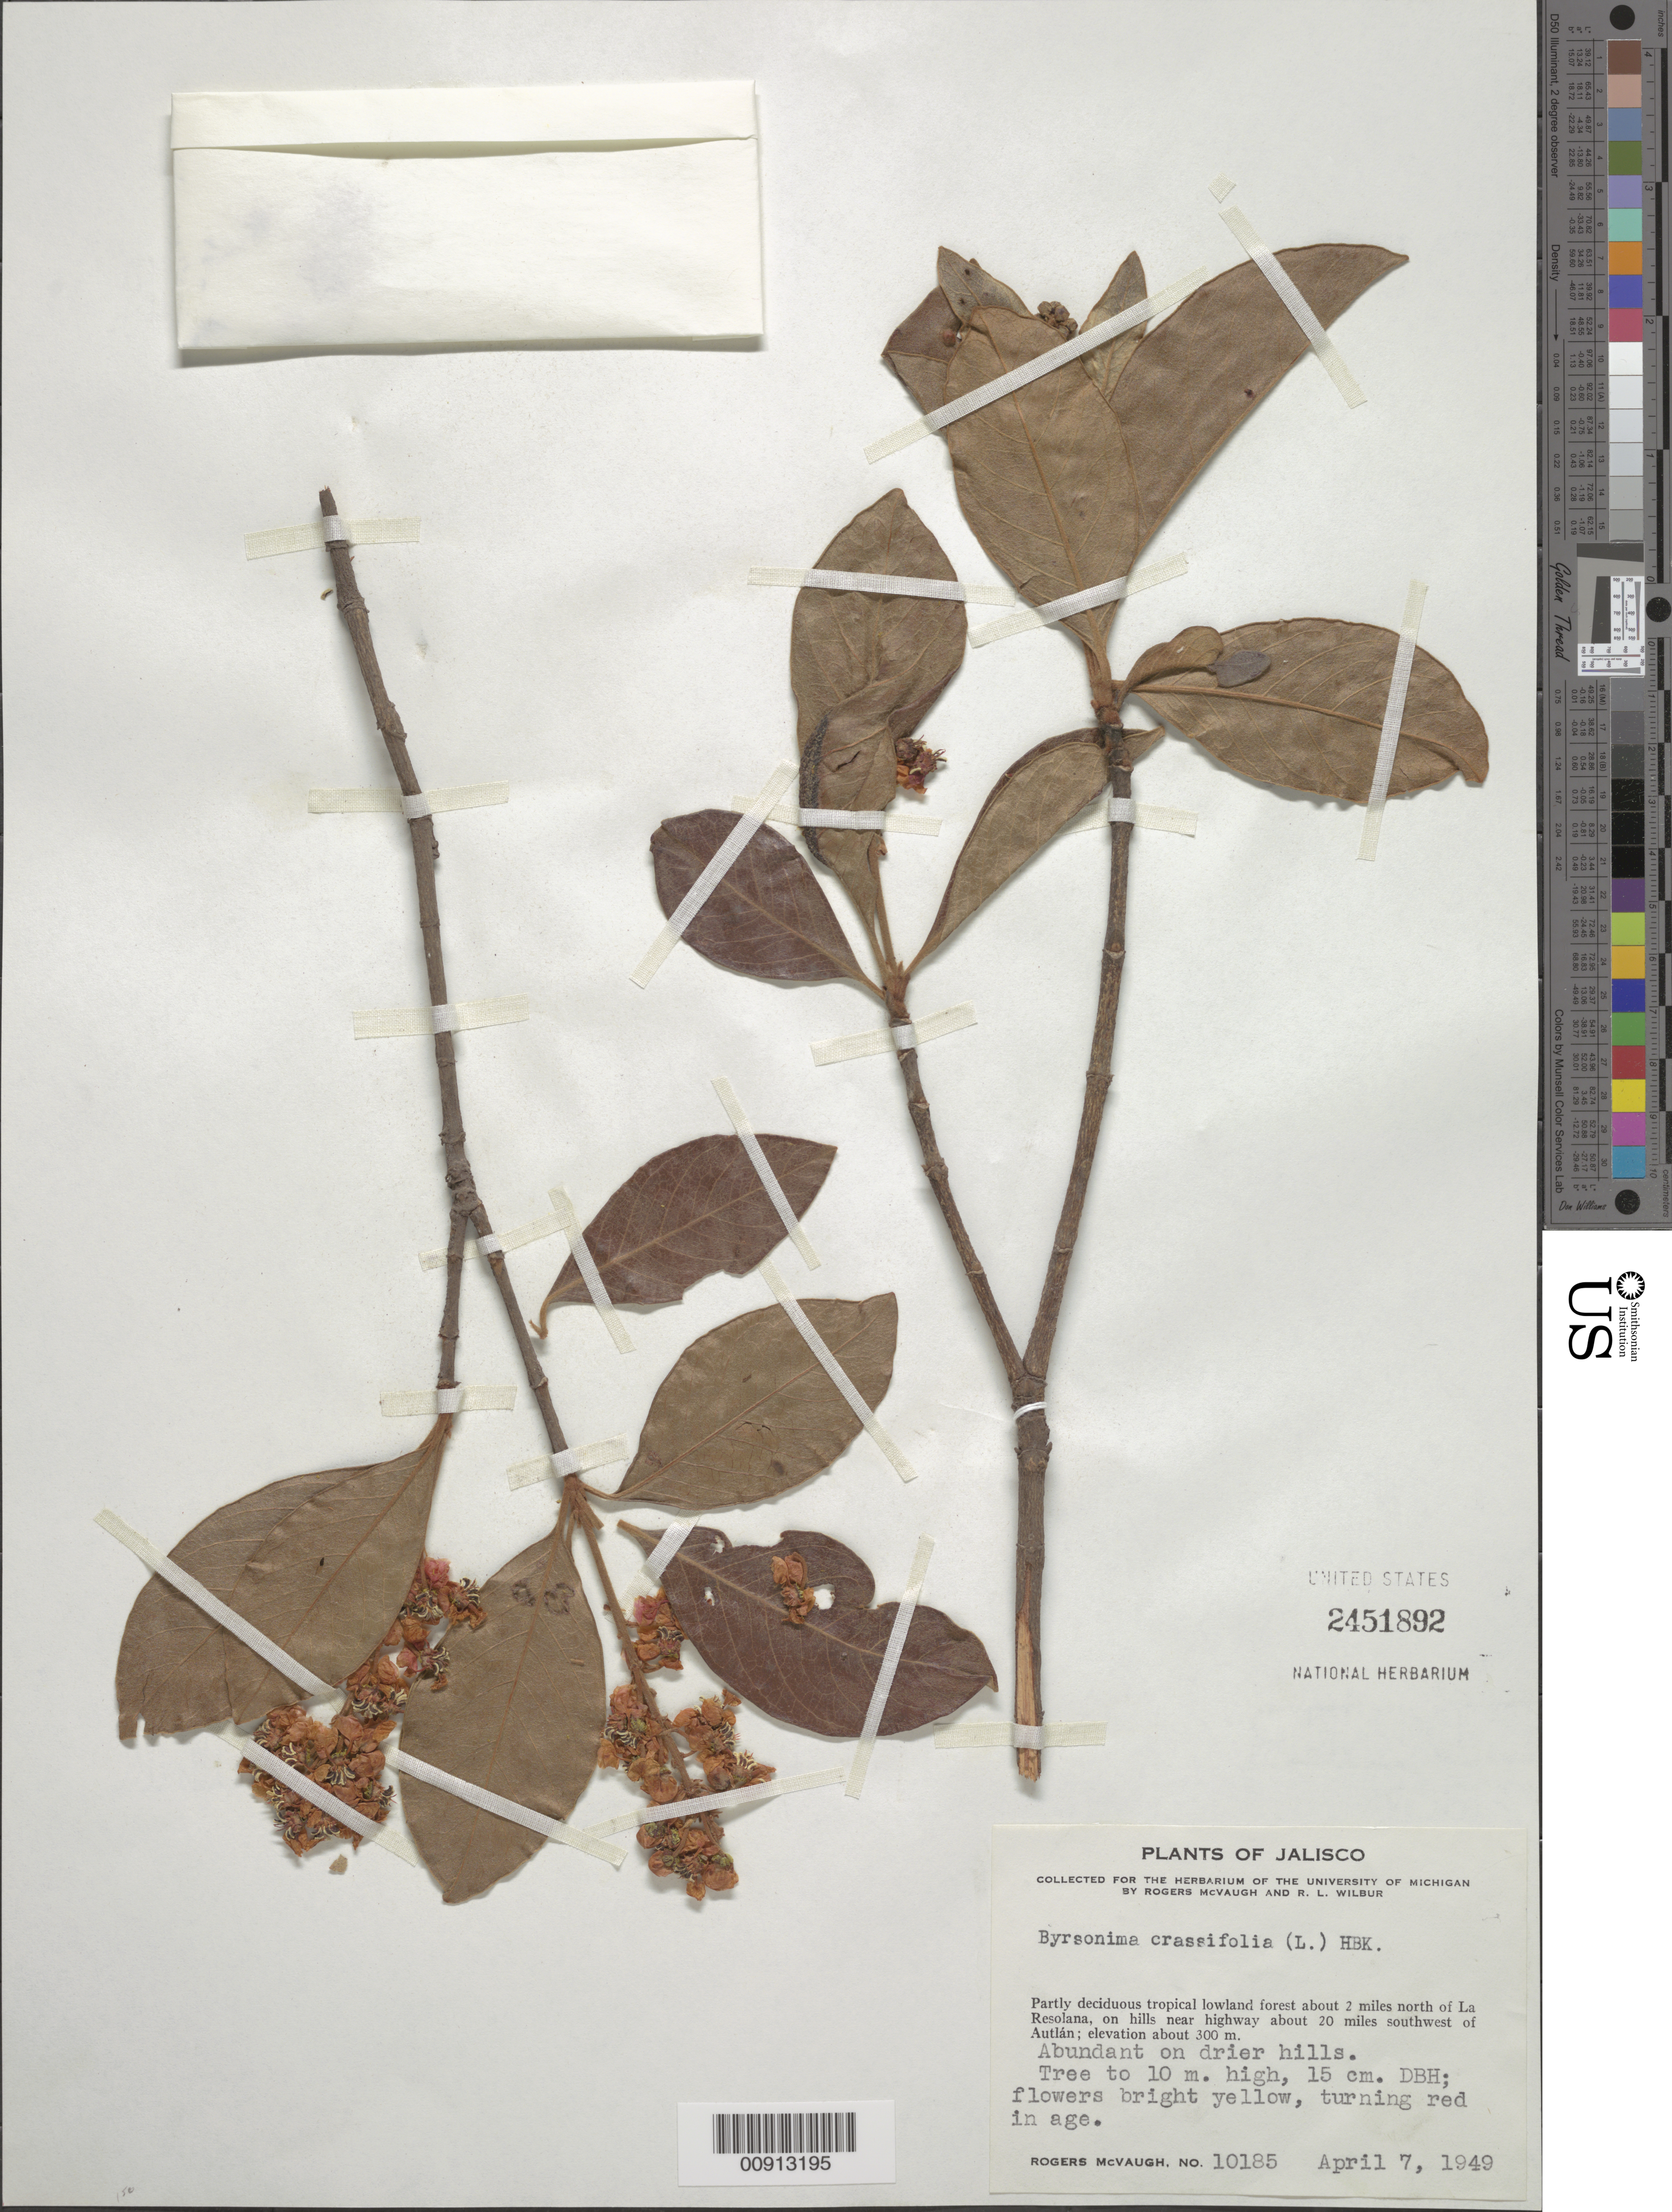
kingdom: Plantae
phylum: Tracheophyta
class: Magnoliopsida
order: Malpighiales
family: Malpighiaceae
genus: Byrsonima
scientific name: Byrsonima crassifolia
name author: (L.) Kunth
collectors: R. McVaugh & R. L. Wilbur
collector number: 10185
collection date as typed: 07 Apr 1949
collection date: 1949-04-07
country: Mexico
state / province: Jalisco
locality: Partly deciduous tropical lowland forest about 2 miles north of La Resolana, on hills near highway about 20 miles southwest of Autlán.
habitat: Partly deciduous tropical lowland forest. Abundant on drier hills.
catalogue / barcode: US 2451892